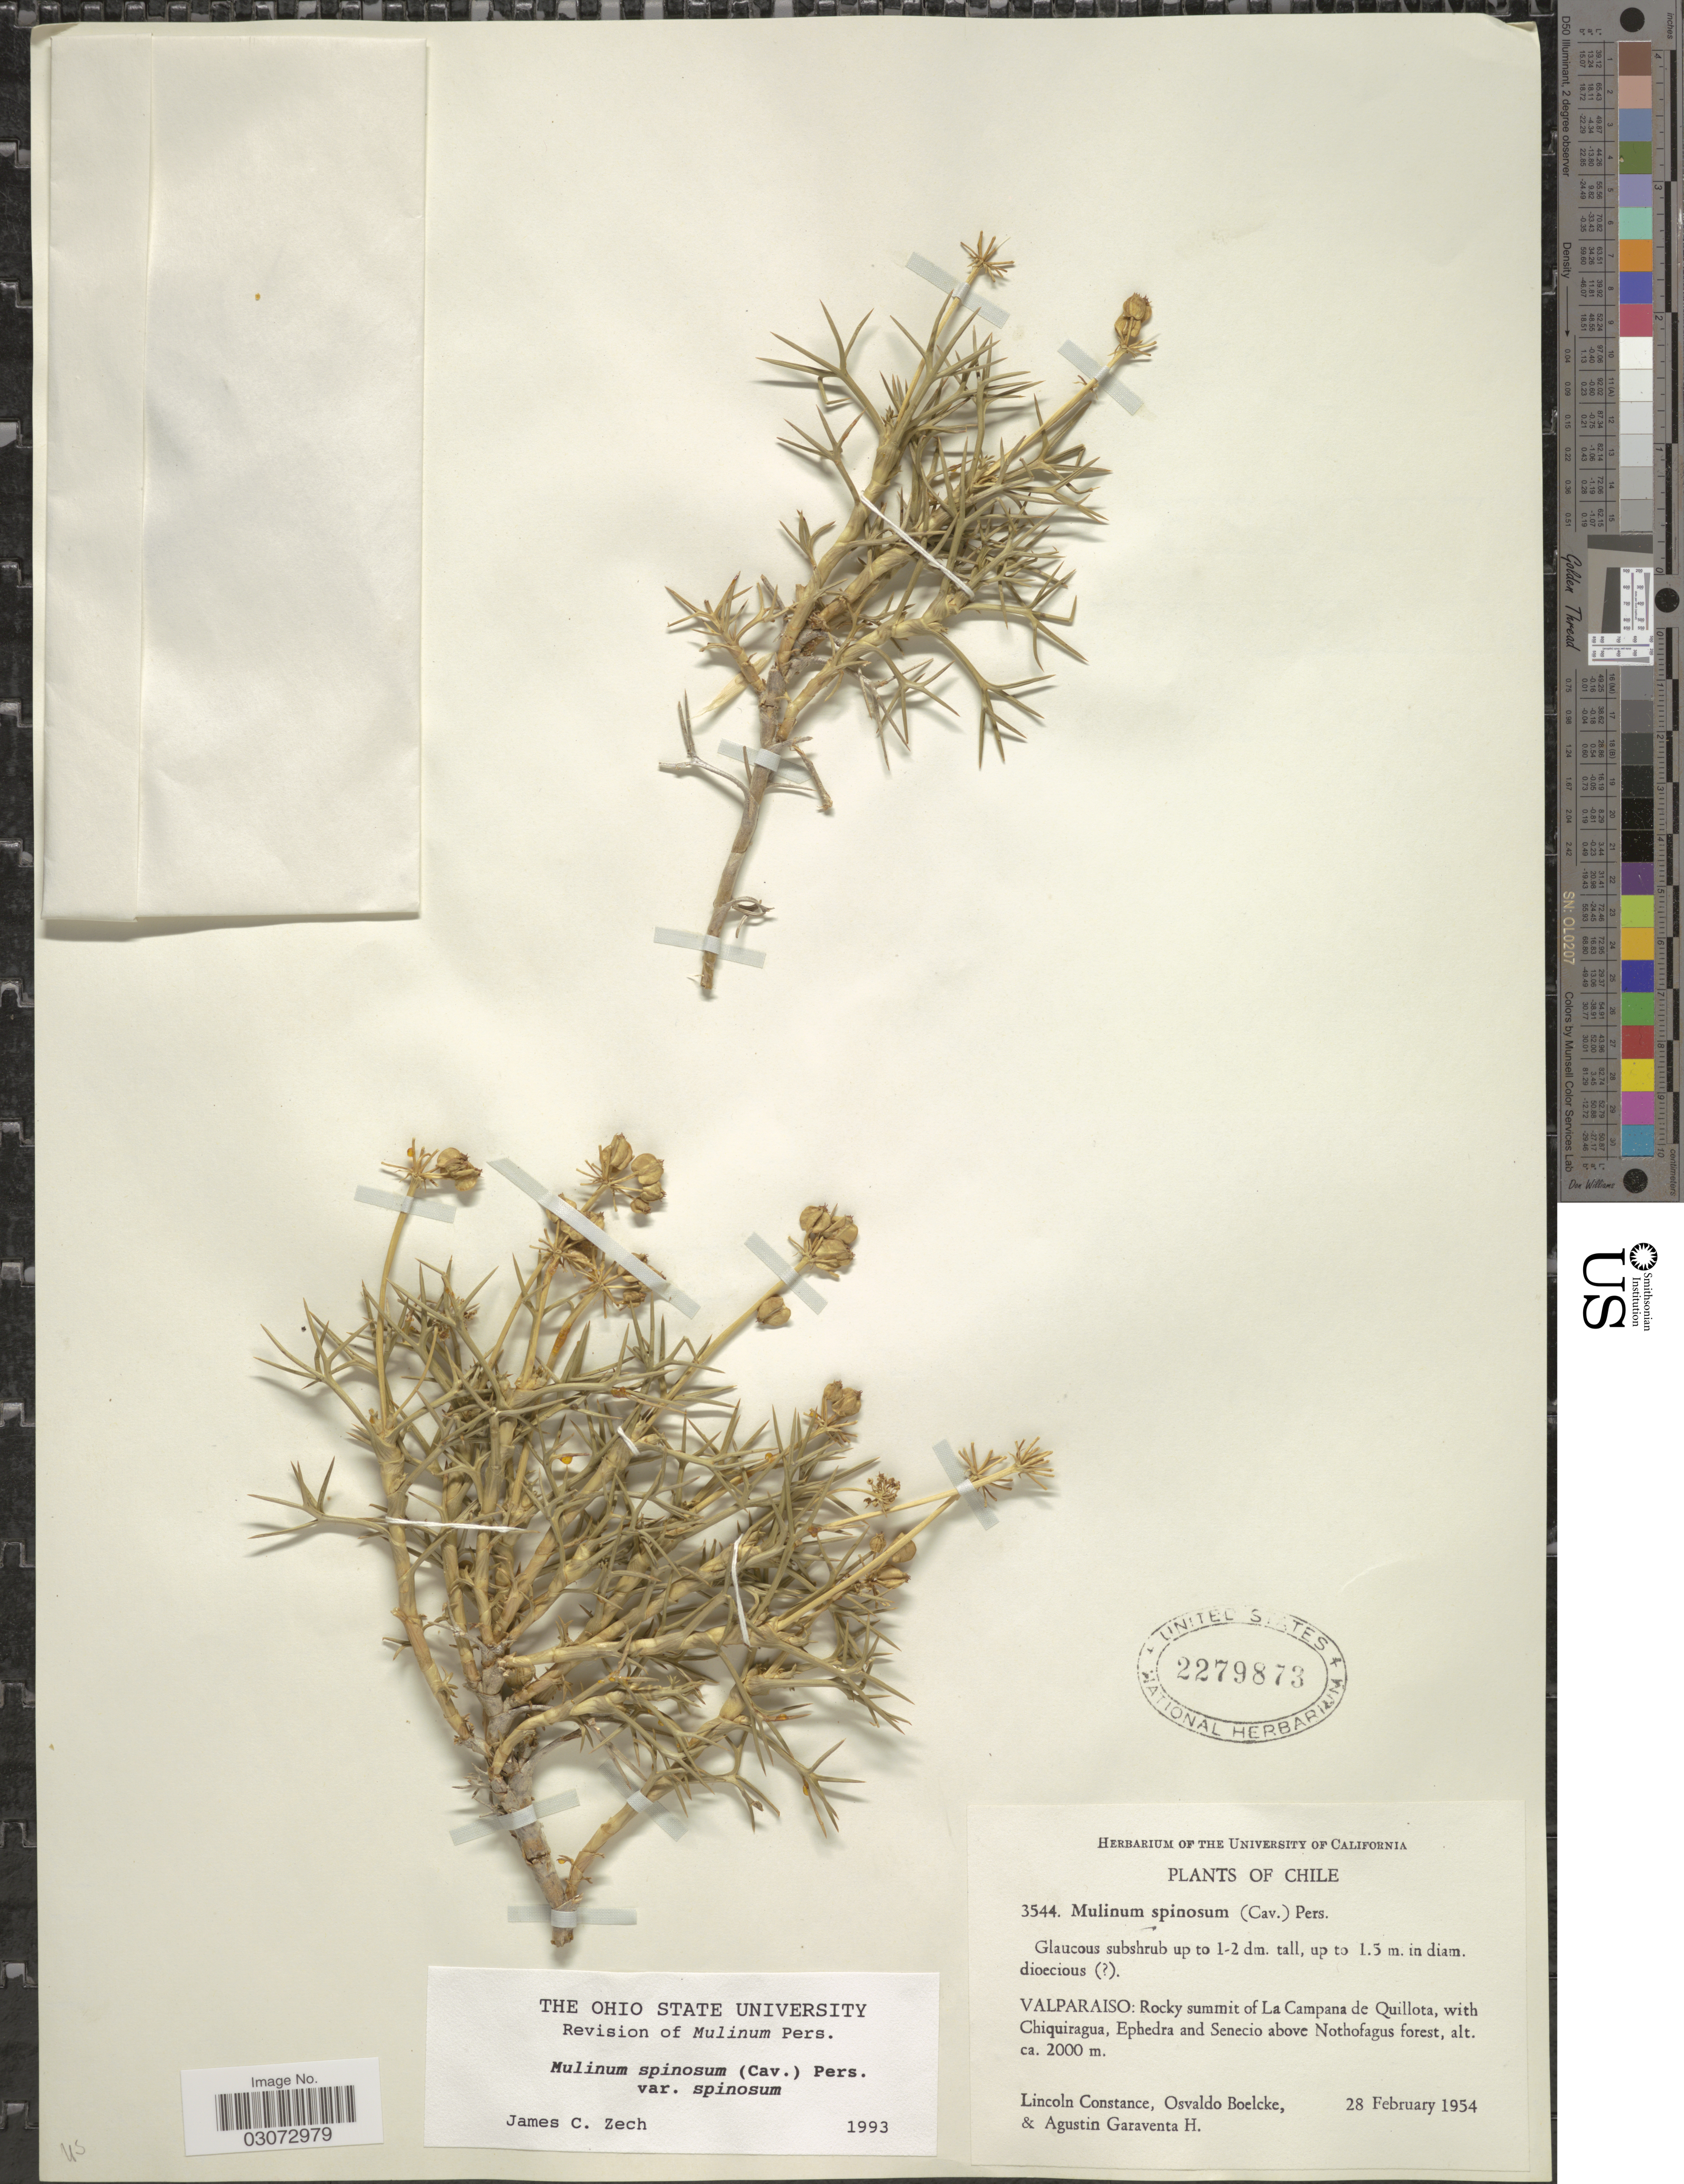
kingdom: Plantae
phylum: Tracheophyta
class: Magnoliopsida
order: Apiales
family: Apiaceae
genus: Mulinum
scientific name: Mulinum spinosum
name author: Pers.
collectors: L. Constance, O. Boelcke & A. Garaventa H.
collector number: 3544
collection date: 1954-02-28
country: Chile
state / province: Valparaíso (V)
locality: Valparaiso: Rocky summit of La Campana de Quillota.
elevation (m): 2000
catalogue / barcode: US 2279873